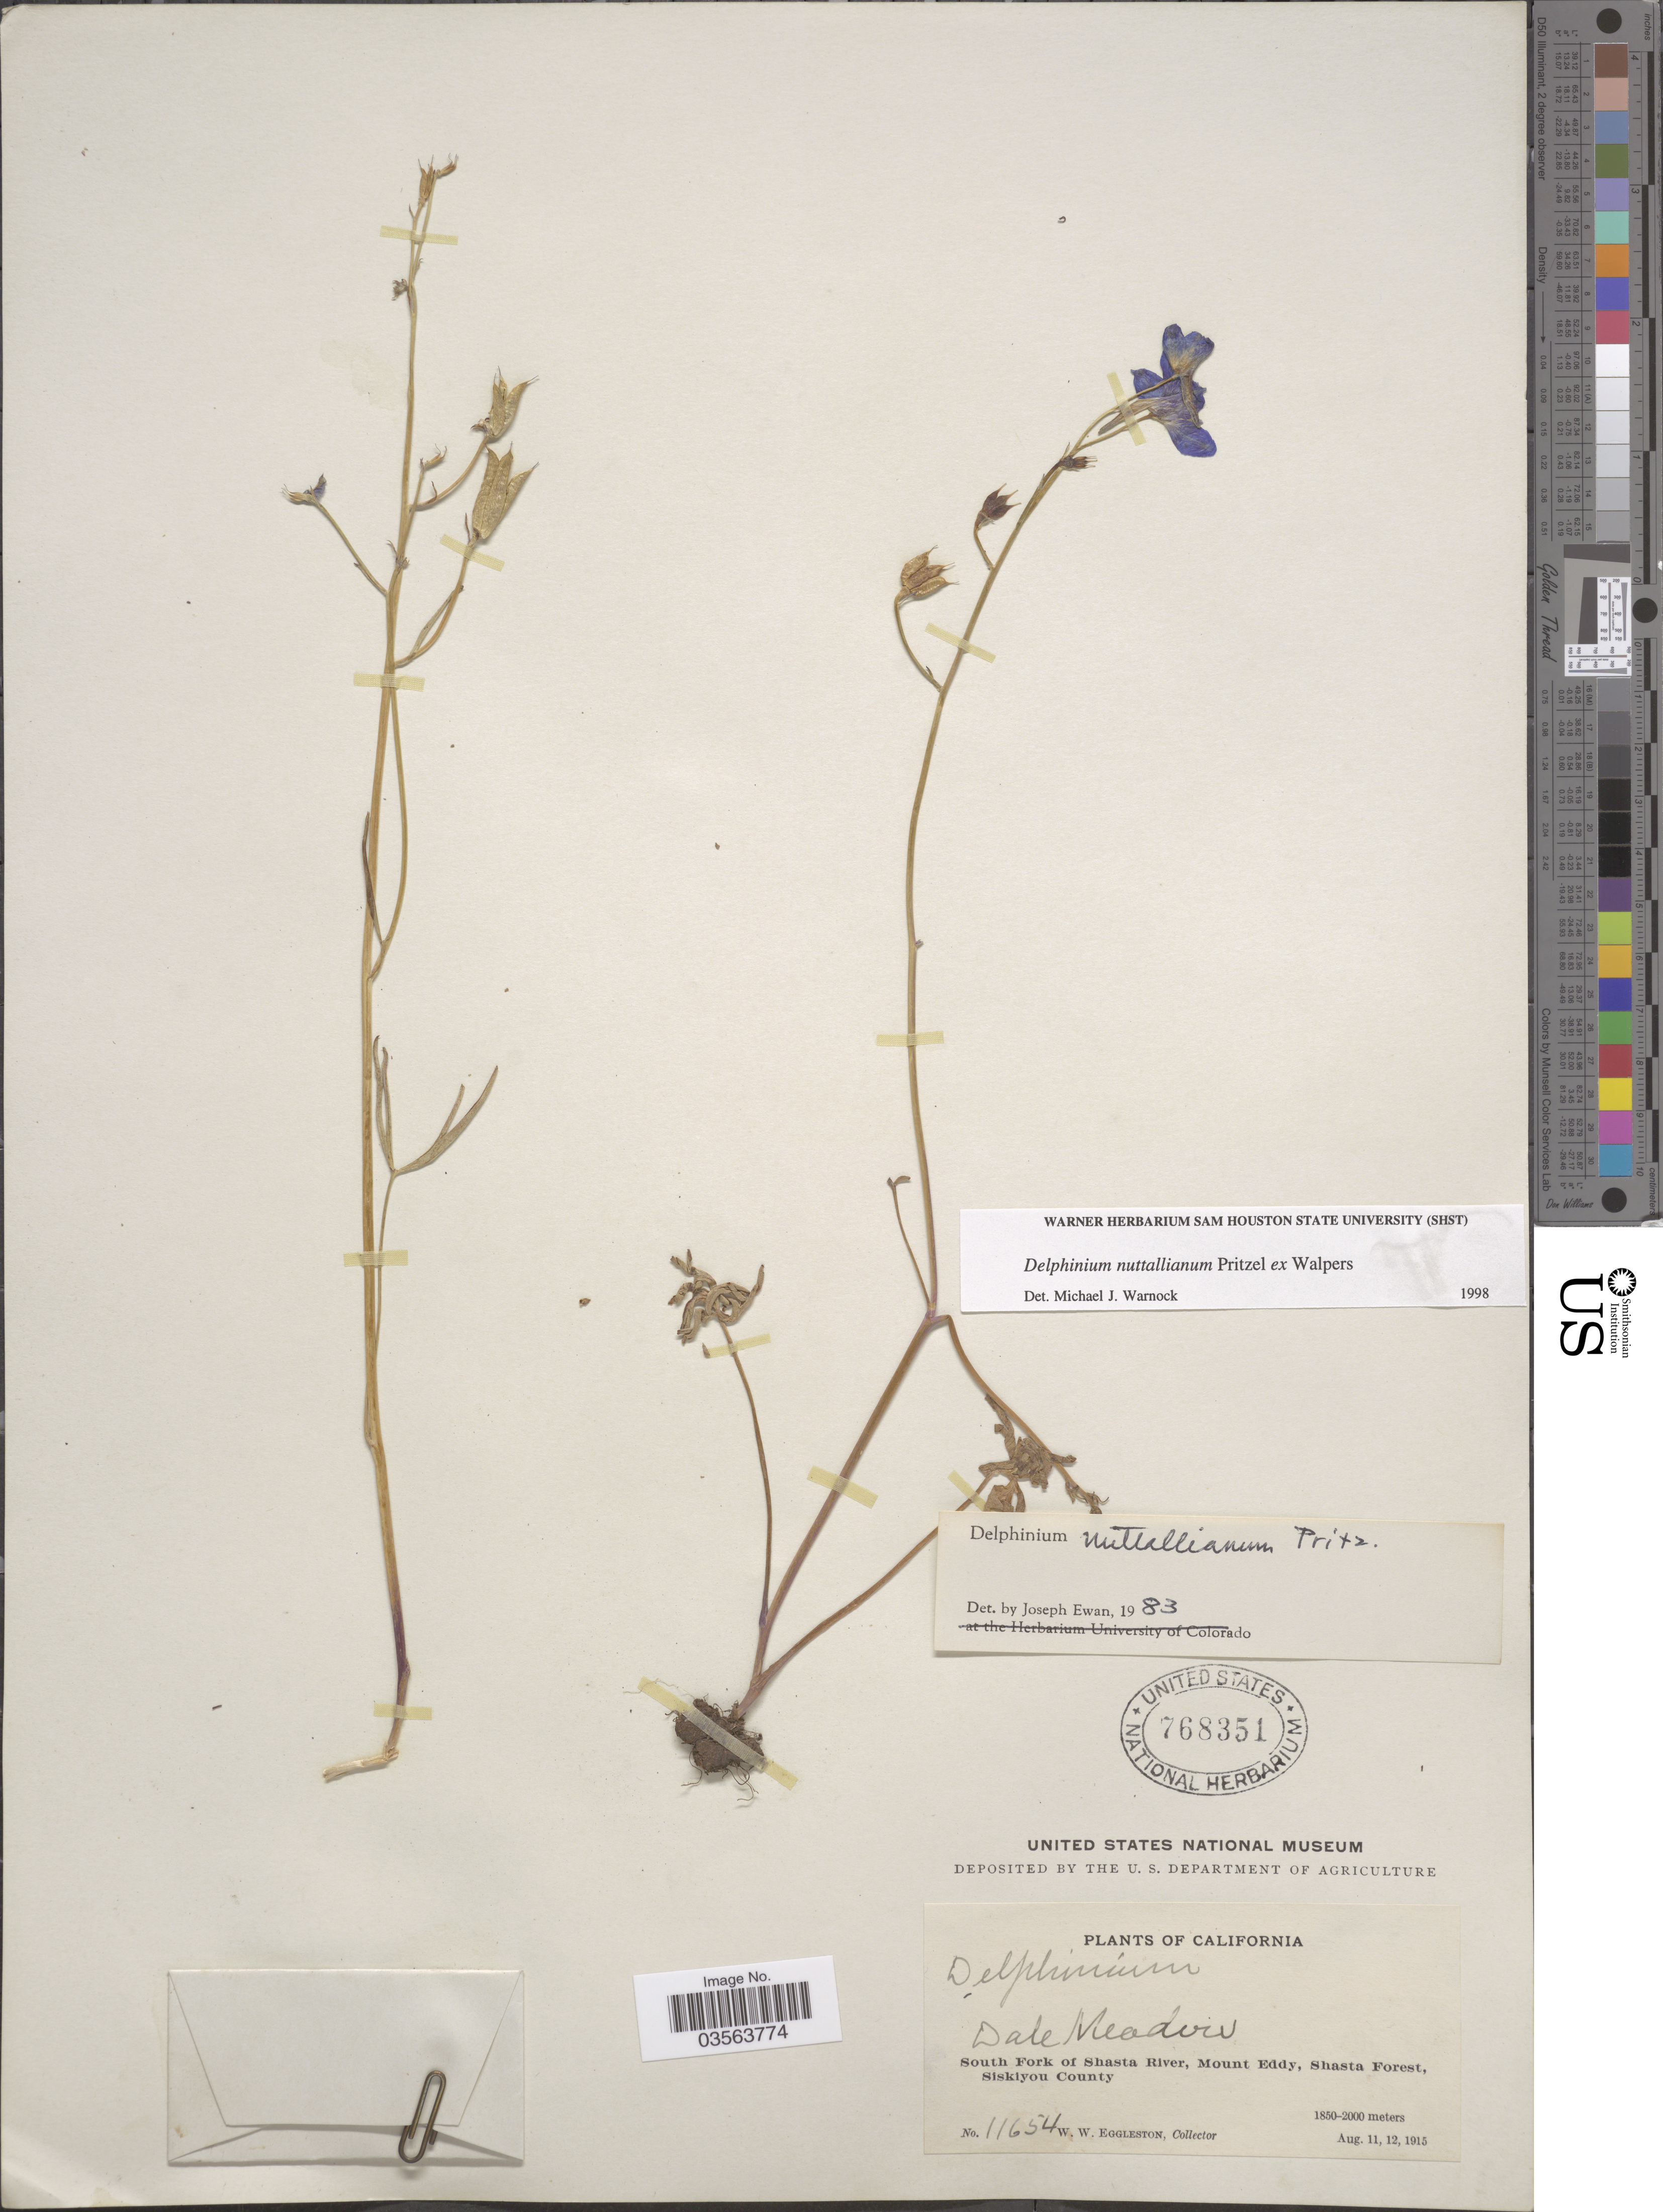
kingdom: Plantae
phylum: Tracheophyta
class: Magnoliopsida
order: Ranunculales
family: Ranunculaceae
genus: Delphinium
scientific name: Delphinium nuttallianum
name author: E. Pritz. ex Walpers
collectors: W. W. Eggleston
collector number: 11654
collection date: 1915-08-11/1915-08-12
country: United States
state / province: California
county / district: Siskiyou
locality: Dale Meadow. South Fork of Shasta River, Mount Eddy, Shasta Forest, Siskiyou County.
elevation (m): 1850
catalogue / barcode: US 768351